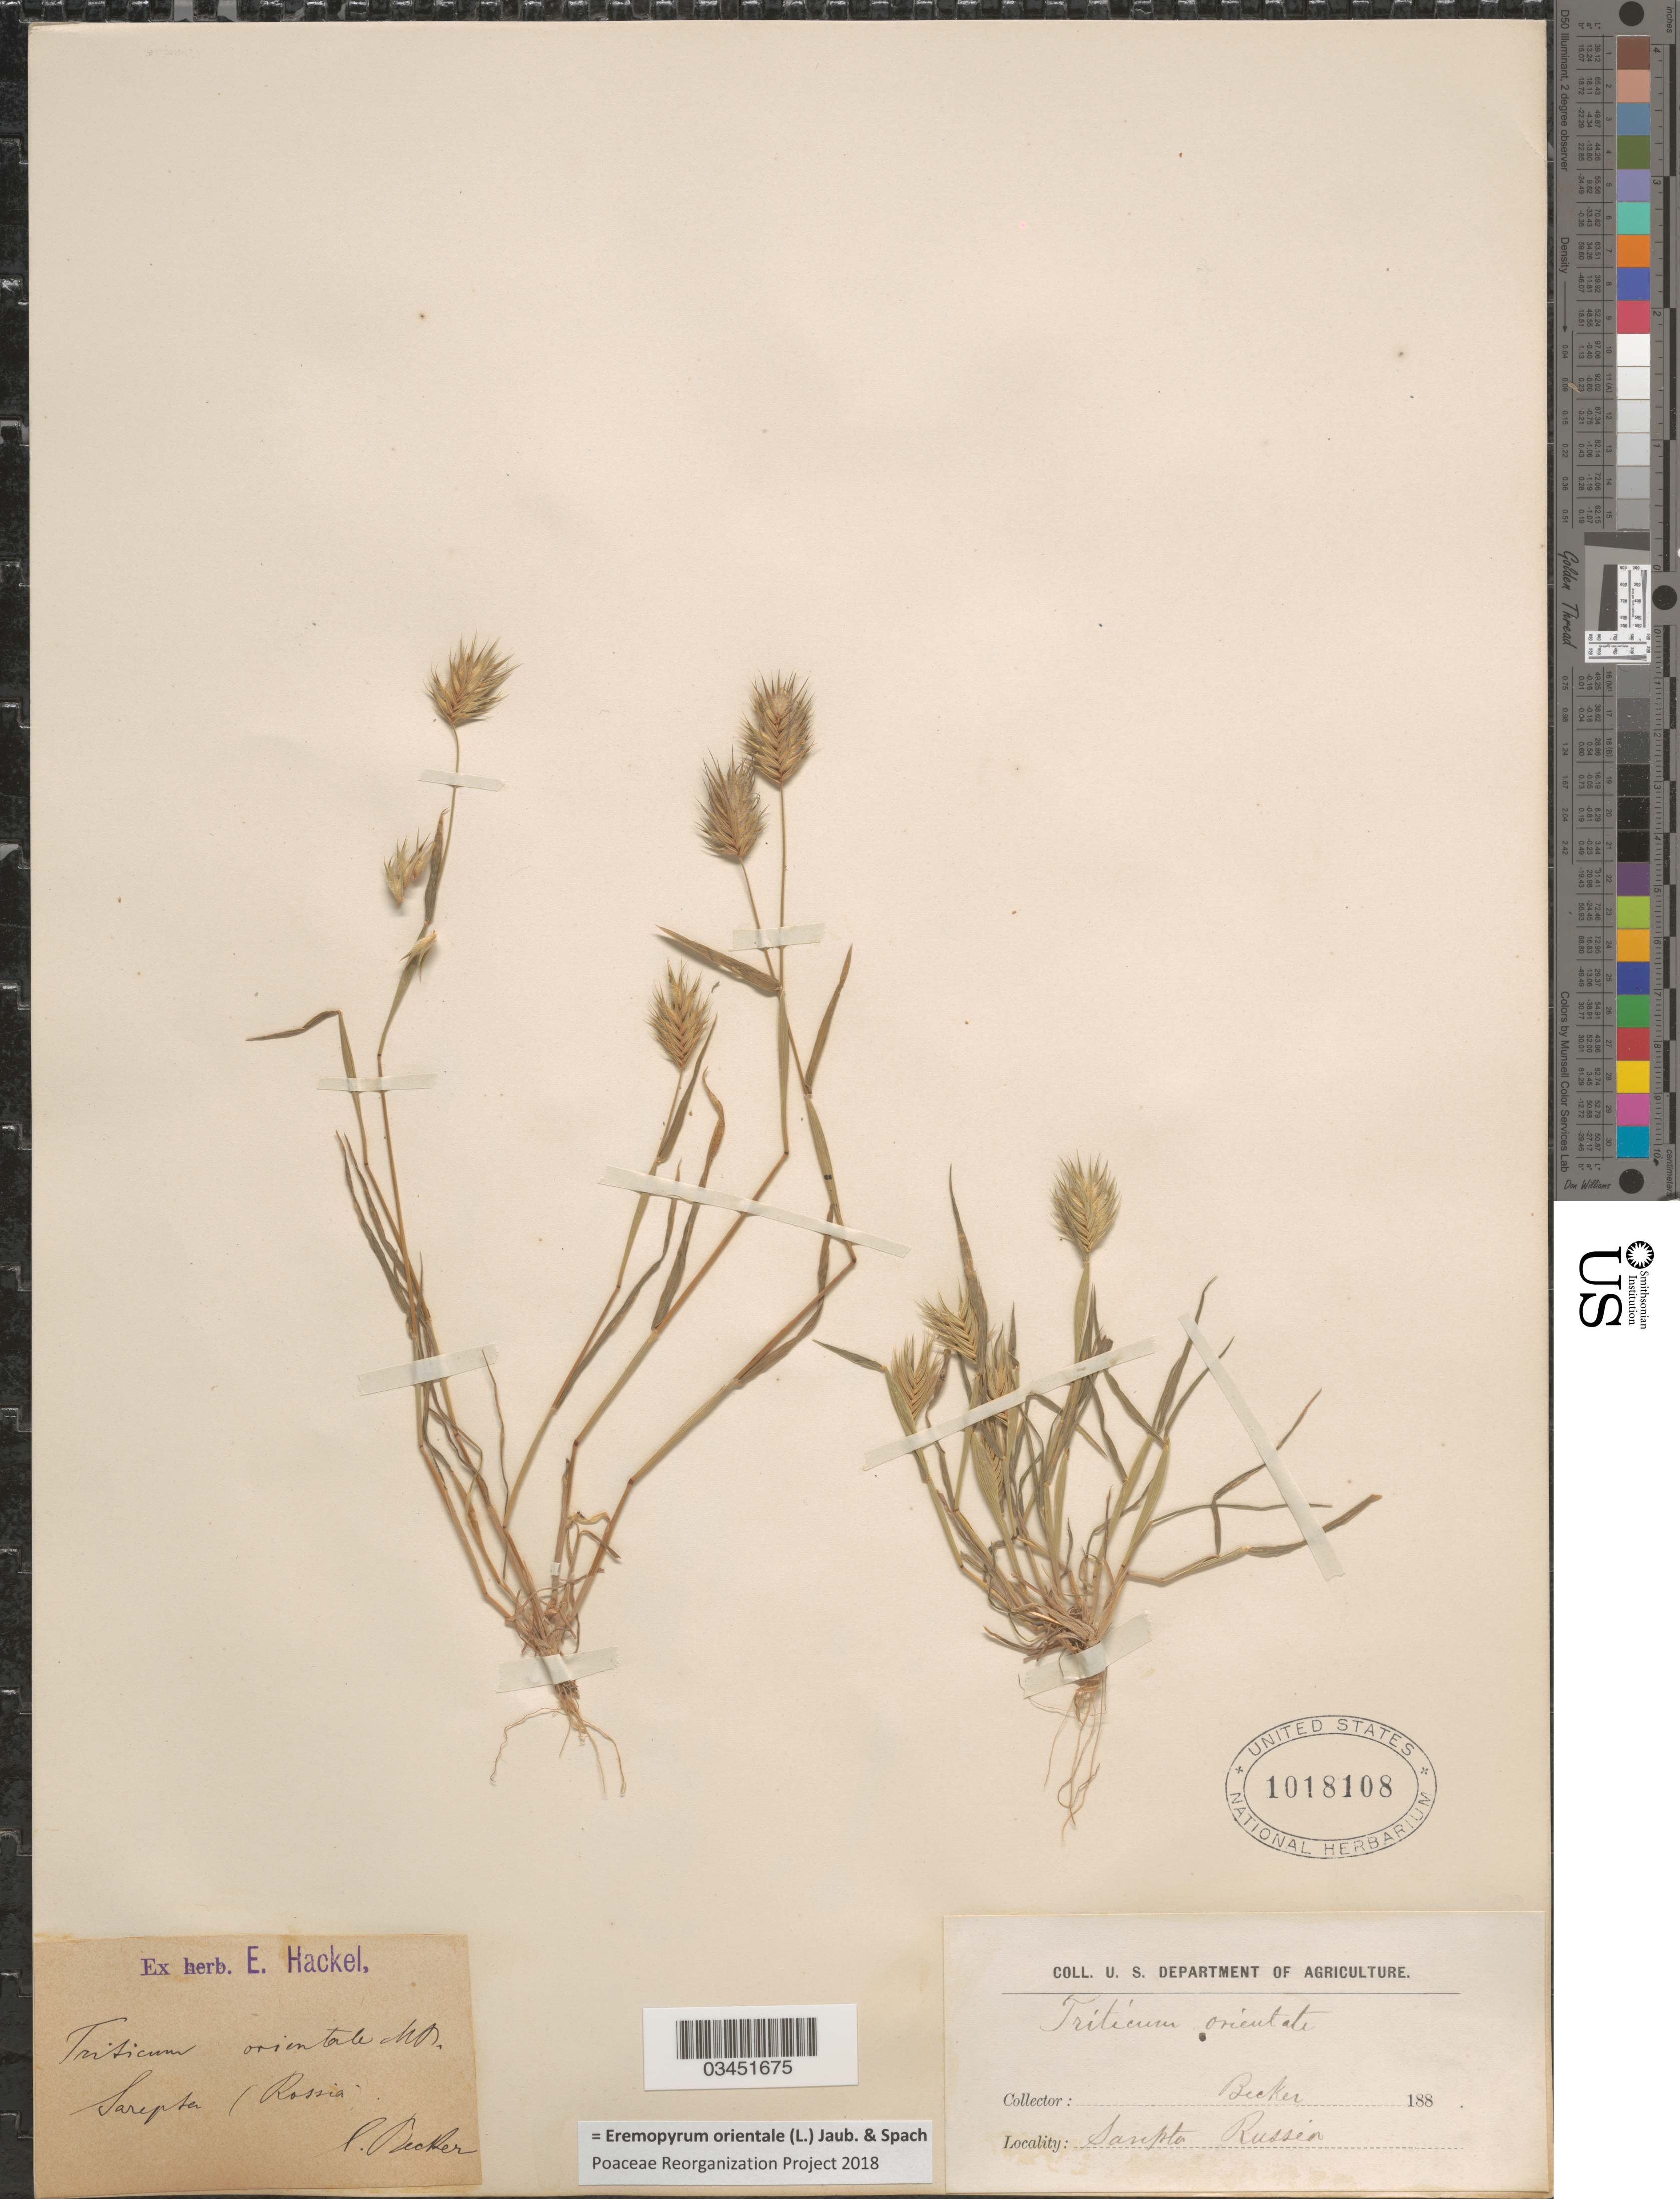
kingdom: Plantae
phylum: Tracheophyta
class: Liliopsida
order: Poales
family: Poaceae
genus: Eremopyrum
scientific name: Eremopyrum orientale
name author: (L.) Jaub. & Spach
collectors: -. Becker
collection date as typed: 188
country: Russian Federation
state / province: Volgograd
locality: Sarepta Russia.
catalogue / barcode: US 1018108